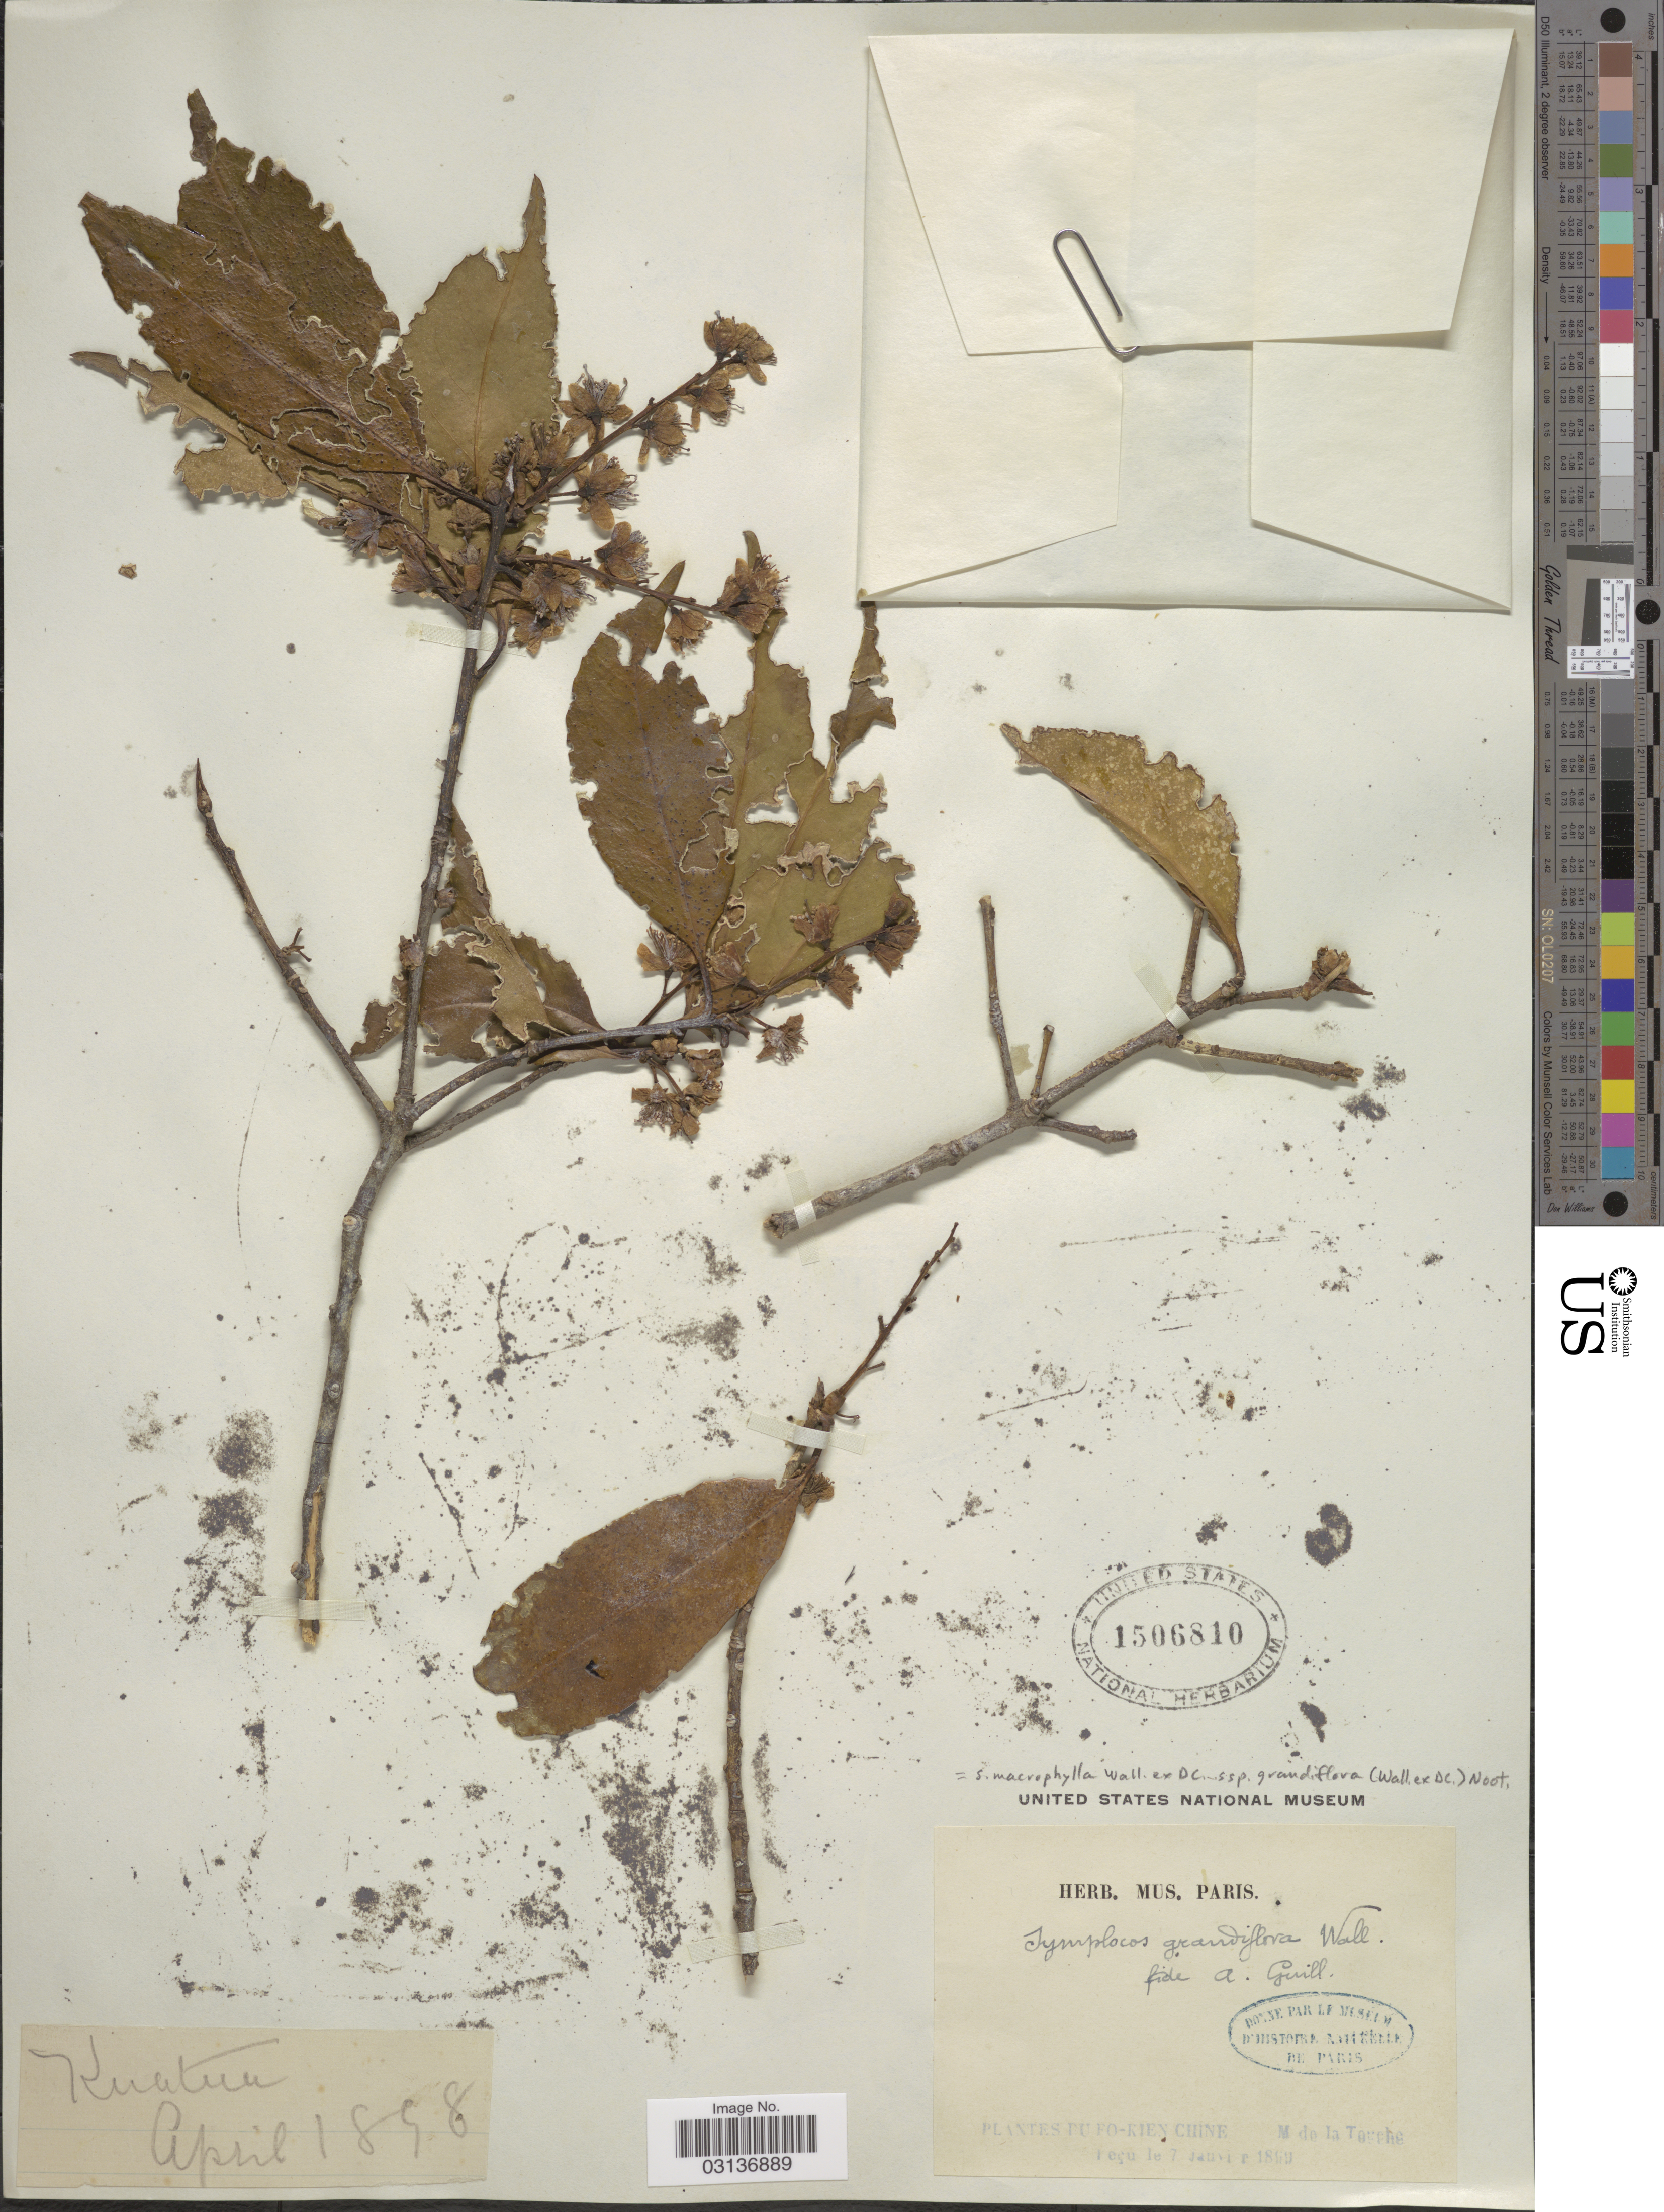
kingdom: Plantae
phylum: Tracheophyta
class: Magnoliopsida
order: Ericales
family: Symplocaceae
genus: Symplocos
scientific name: Symplocos macrophylla subsp. grandiflora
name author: Noot.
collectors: M. De la Touche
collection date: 1898-04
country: China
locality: Fo-Kien. Kuatun.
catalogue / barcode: US 1506810